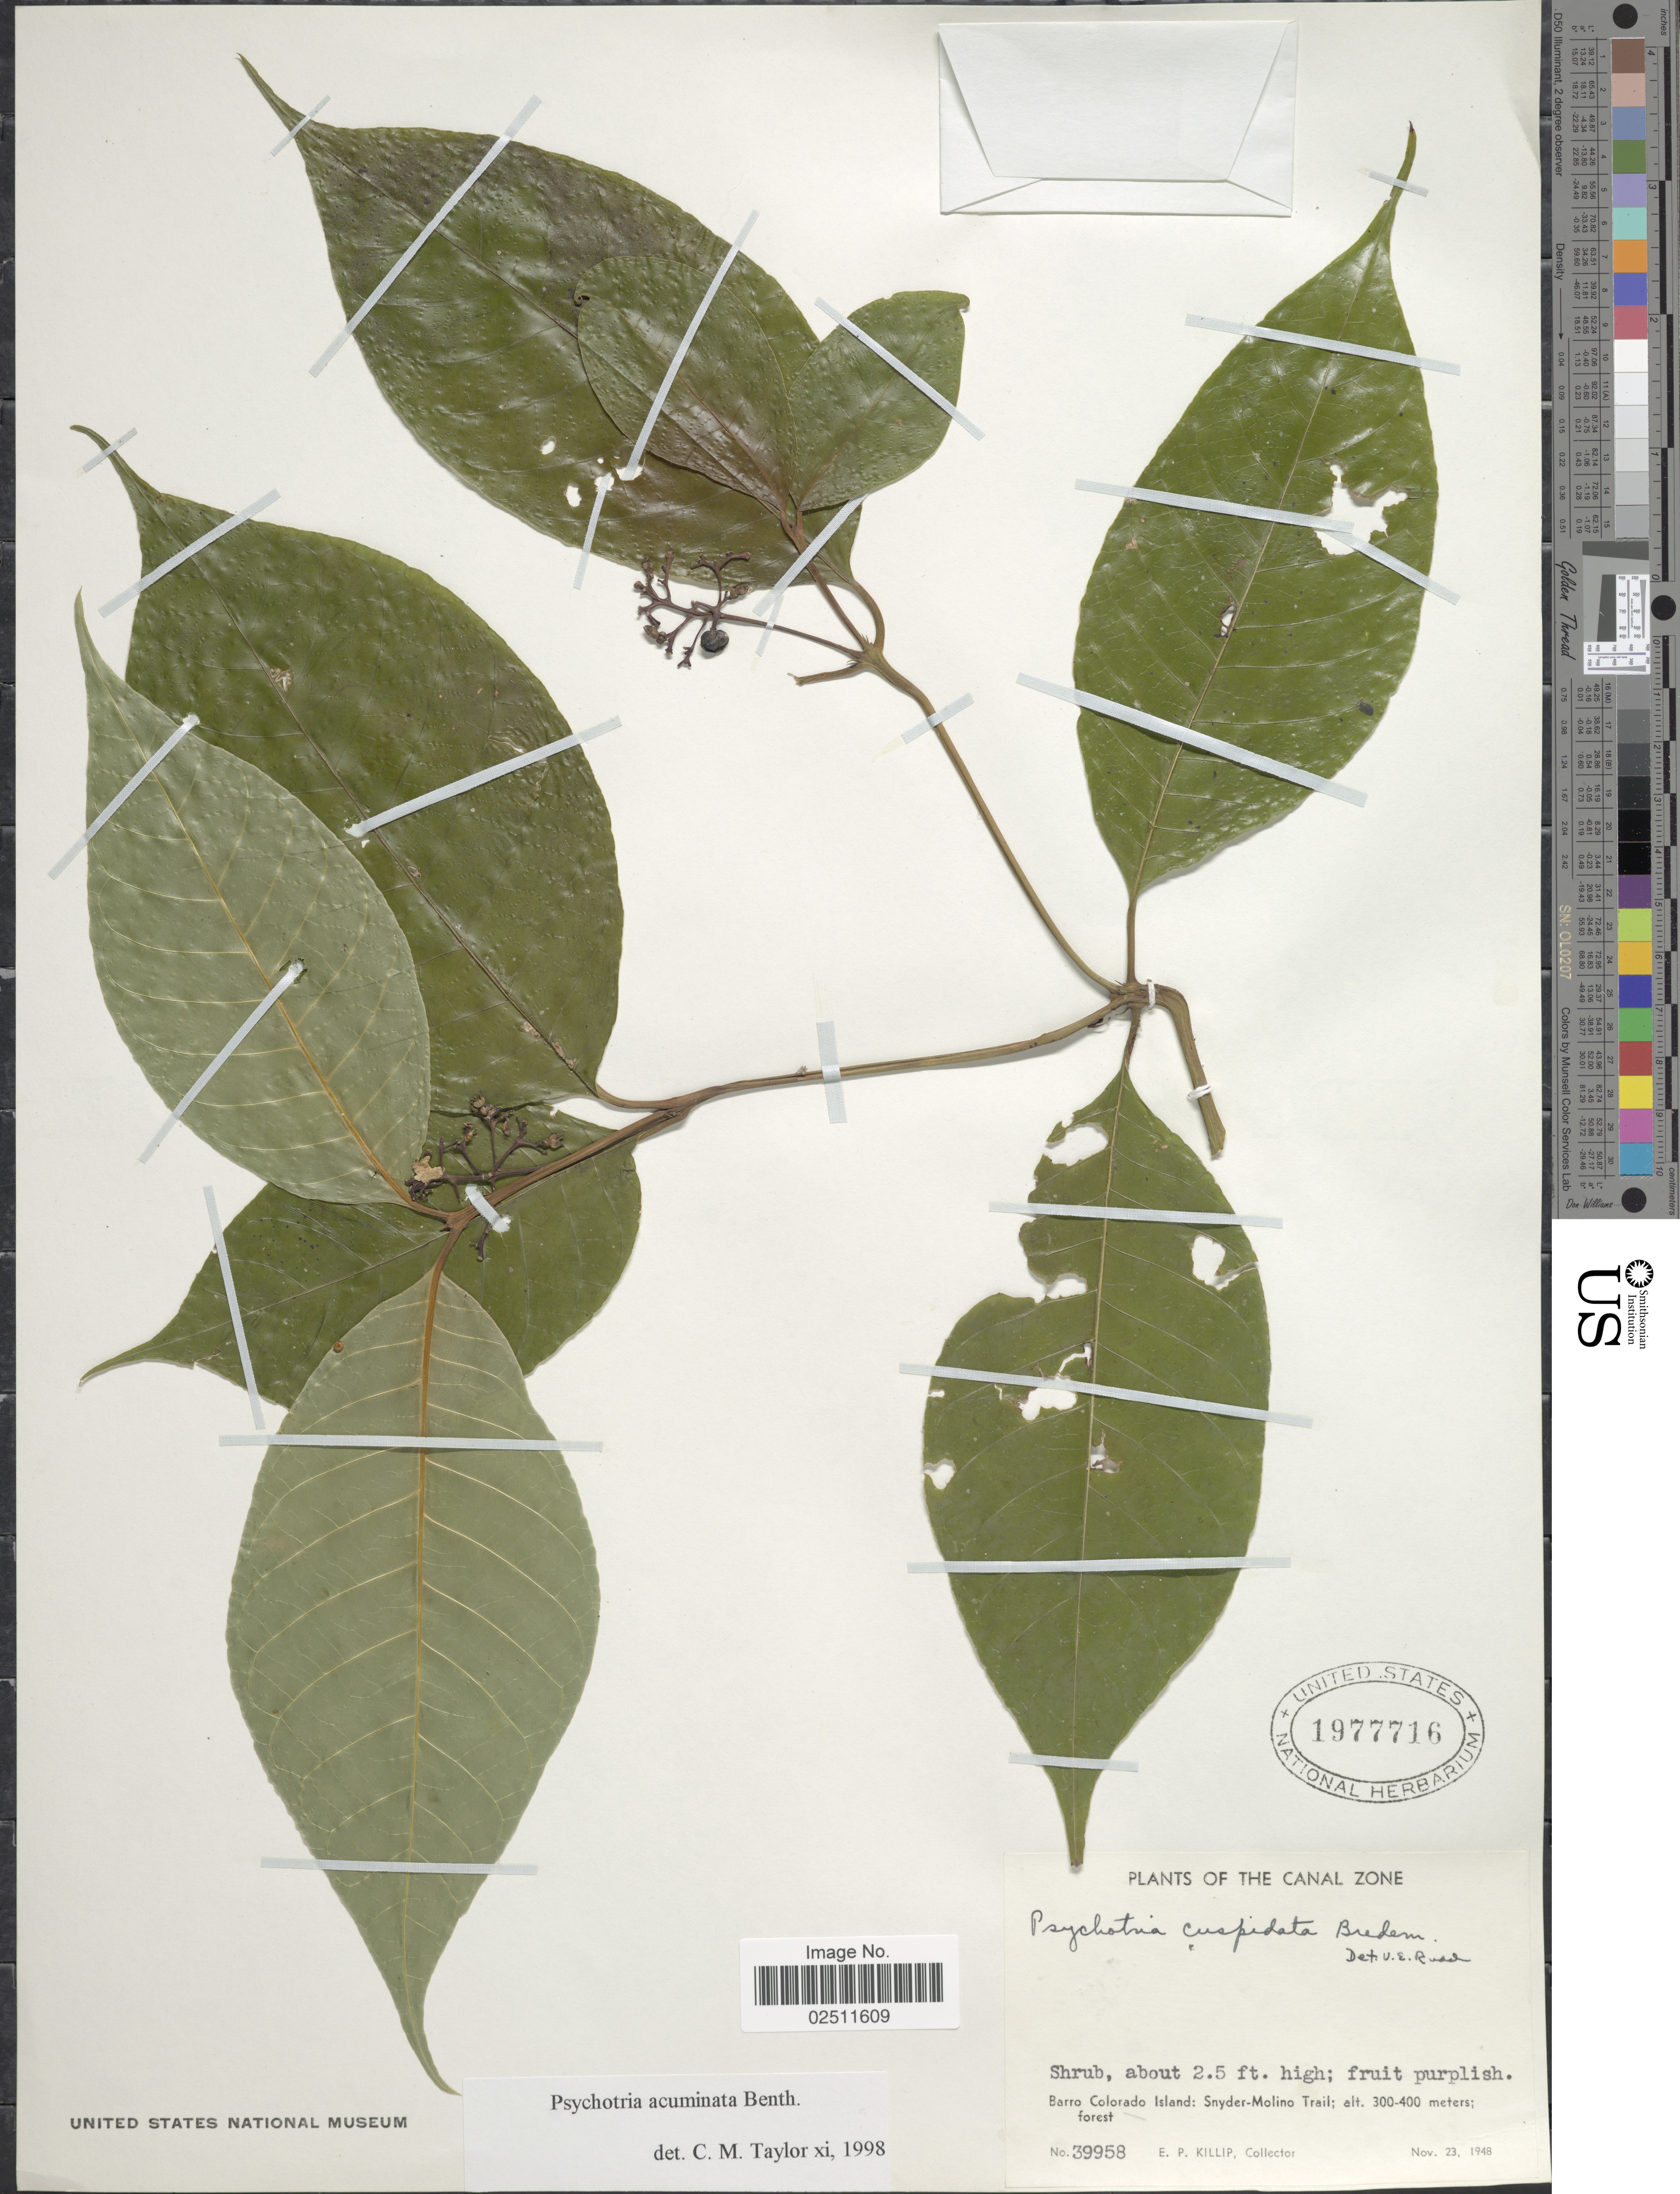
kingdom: Plantae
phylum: Tracheophyta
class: Magnoliopsida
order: Gentianales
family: Rubiaceae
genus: Psychotria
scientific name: Psychotria acuminata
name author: Benth.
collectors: E. P. Killip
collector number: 39958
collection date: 1948-11-23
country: Panama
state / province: Panamá Oeste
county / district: Canal Zone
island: Barro Colorado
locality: Canal Zone. Barro Colorado Island: Snyder-Molino Trail.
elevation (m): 300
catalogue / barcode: US 1977716